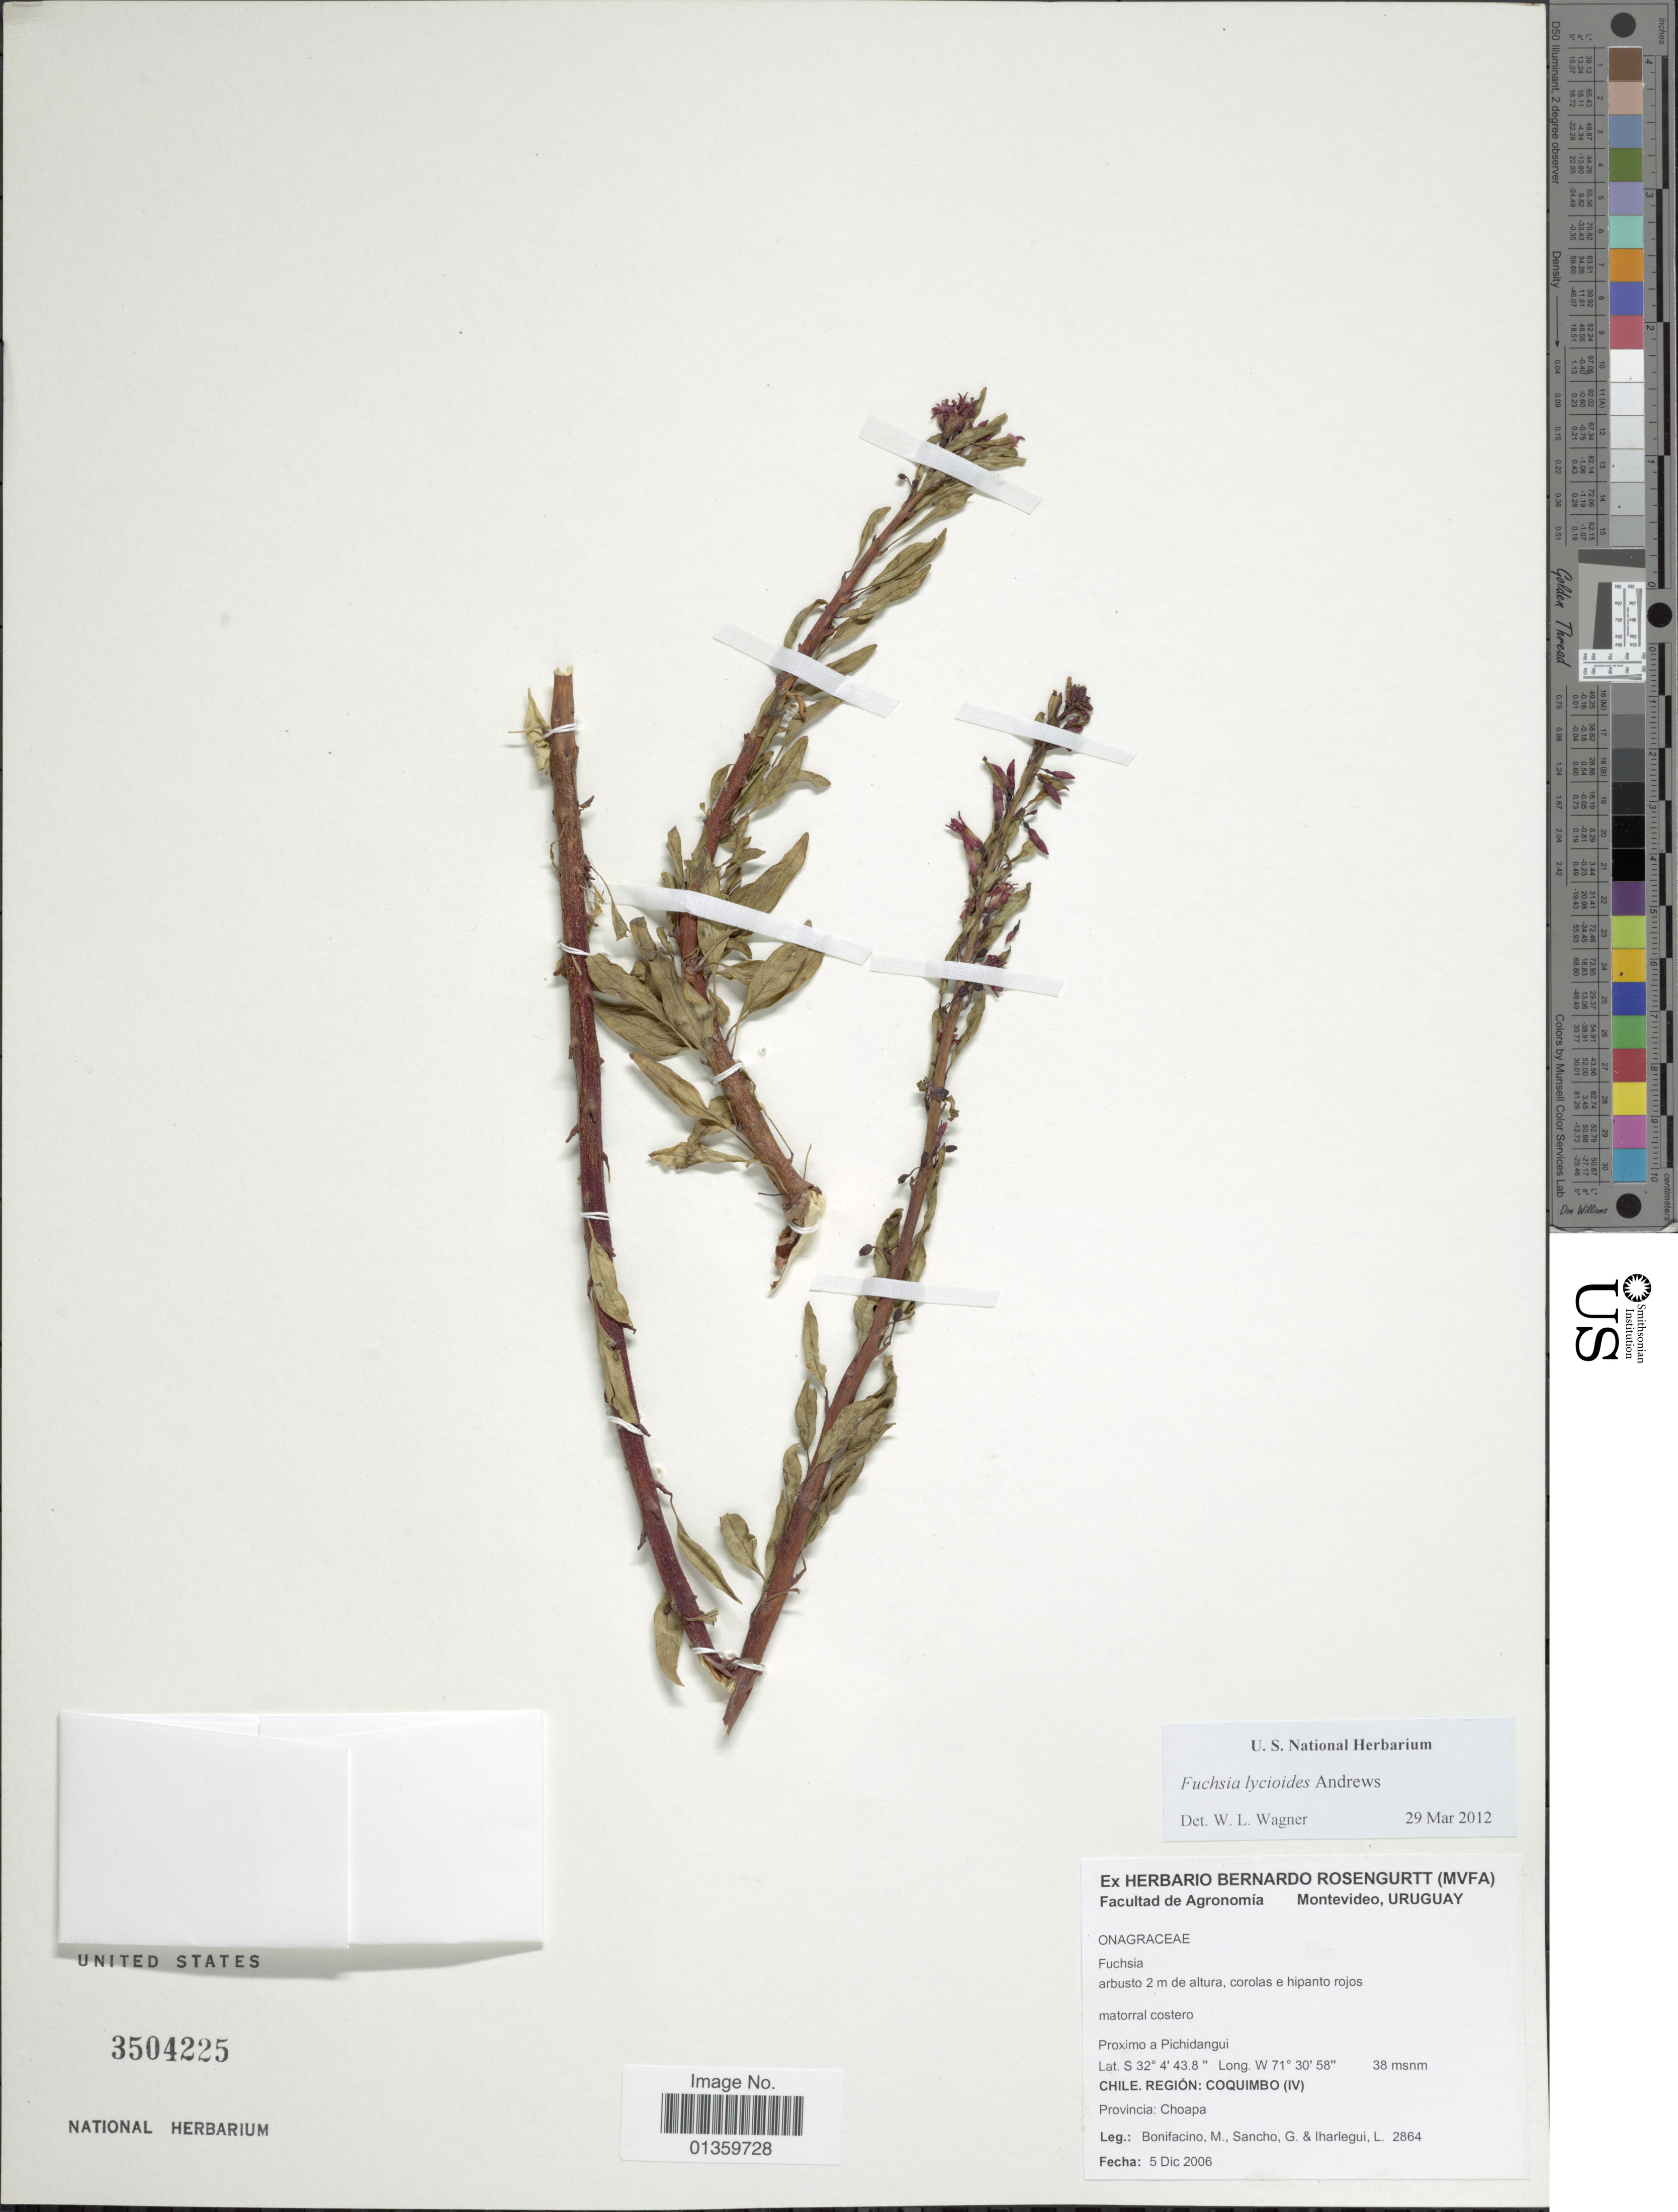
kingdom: Plantae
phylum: Tracheophyta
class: Magnoliopsida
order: Myrtales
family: Onagraceae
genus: Fuchsia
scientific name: Fuchsia lycioides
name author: Andrews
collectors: M. Bonifacino, G. Sancho & L. Iharlegui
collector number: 2864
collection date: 2006-12-05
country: Chile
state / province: Coquimbo (IV)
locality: Proximo a Pichidangui, Provincia: Choapa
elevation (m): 38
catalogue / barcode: US 3504225